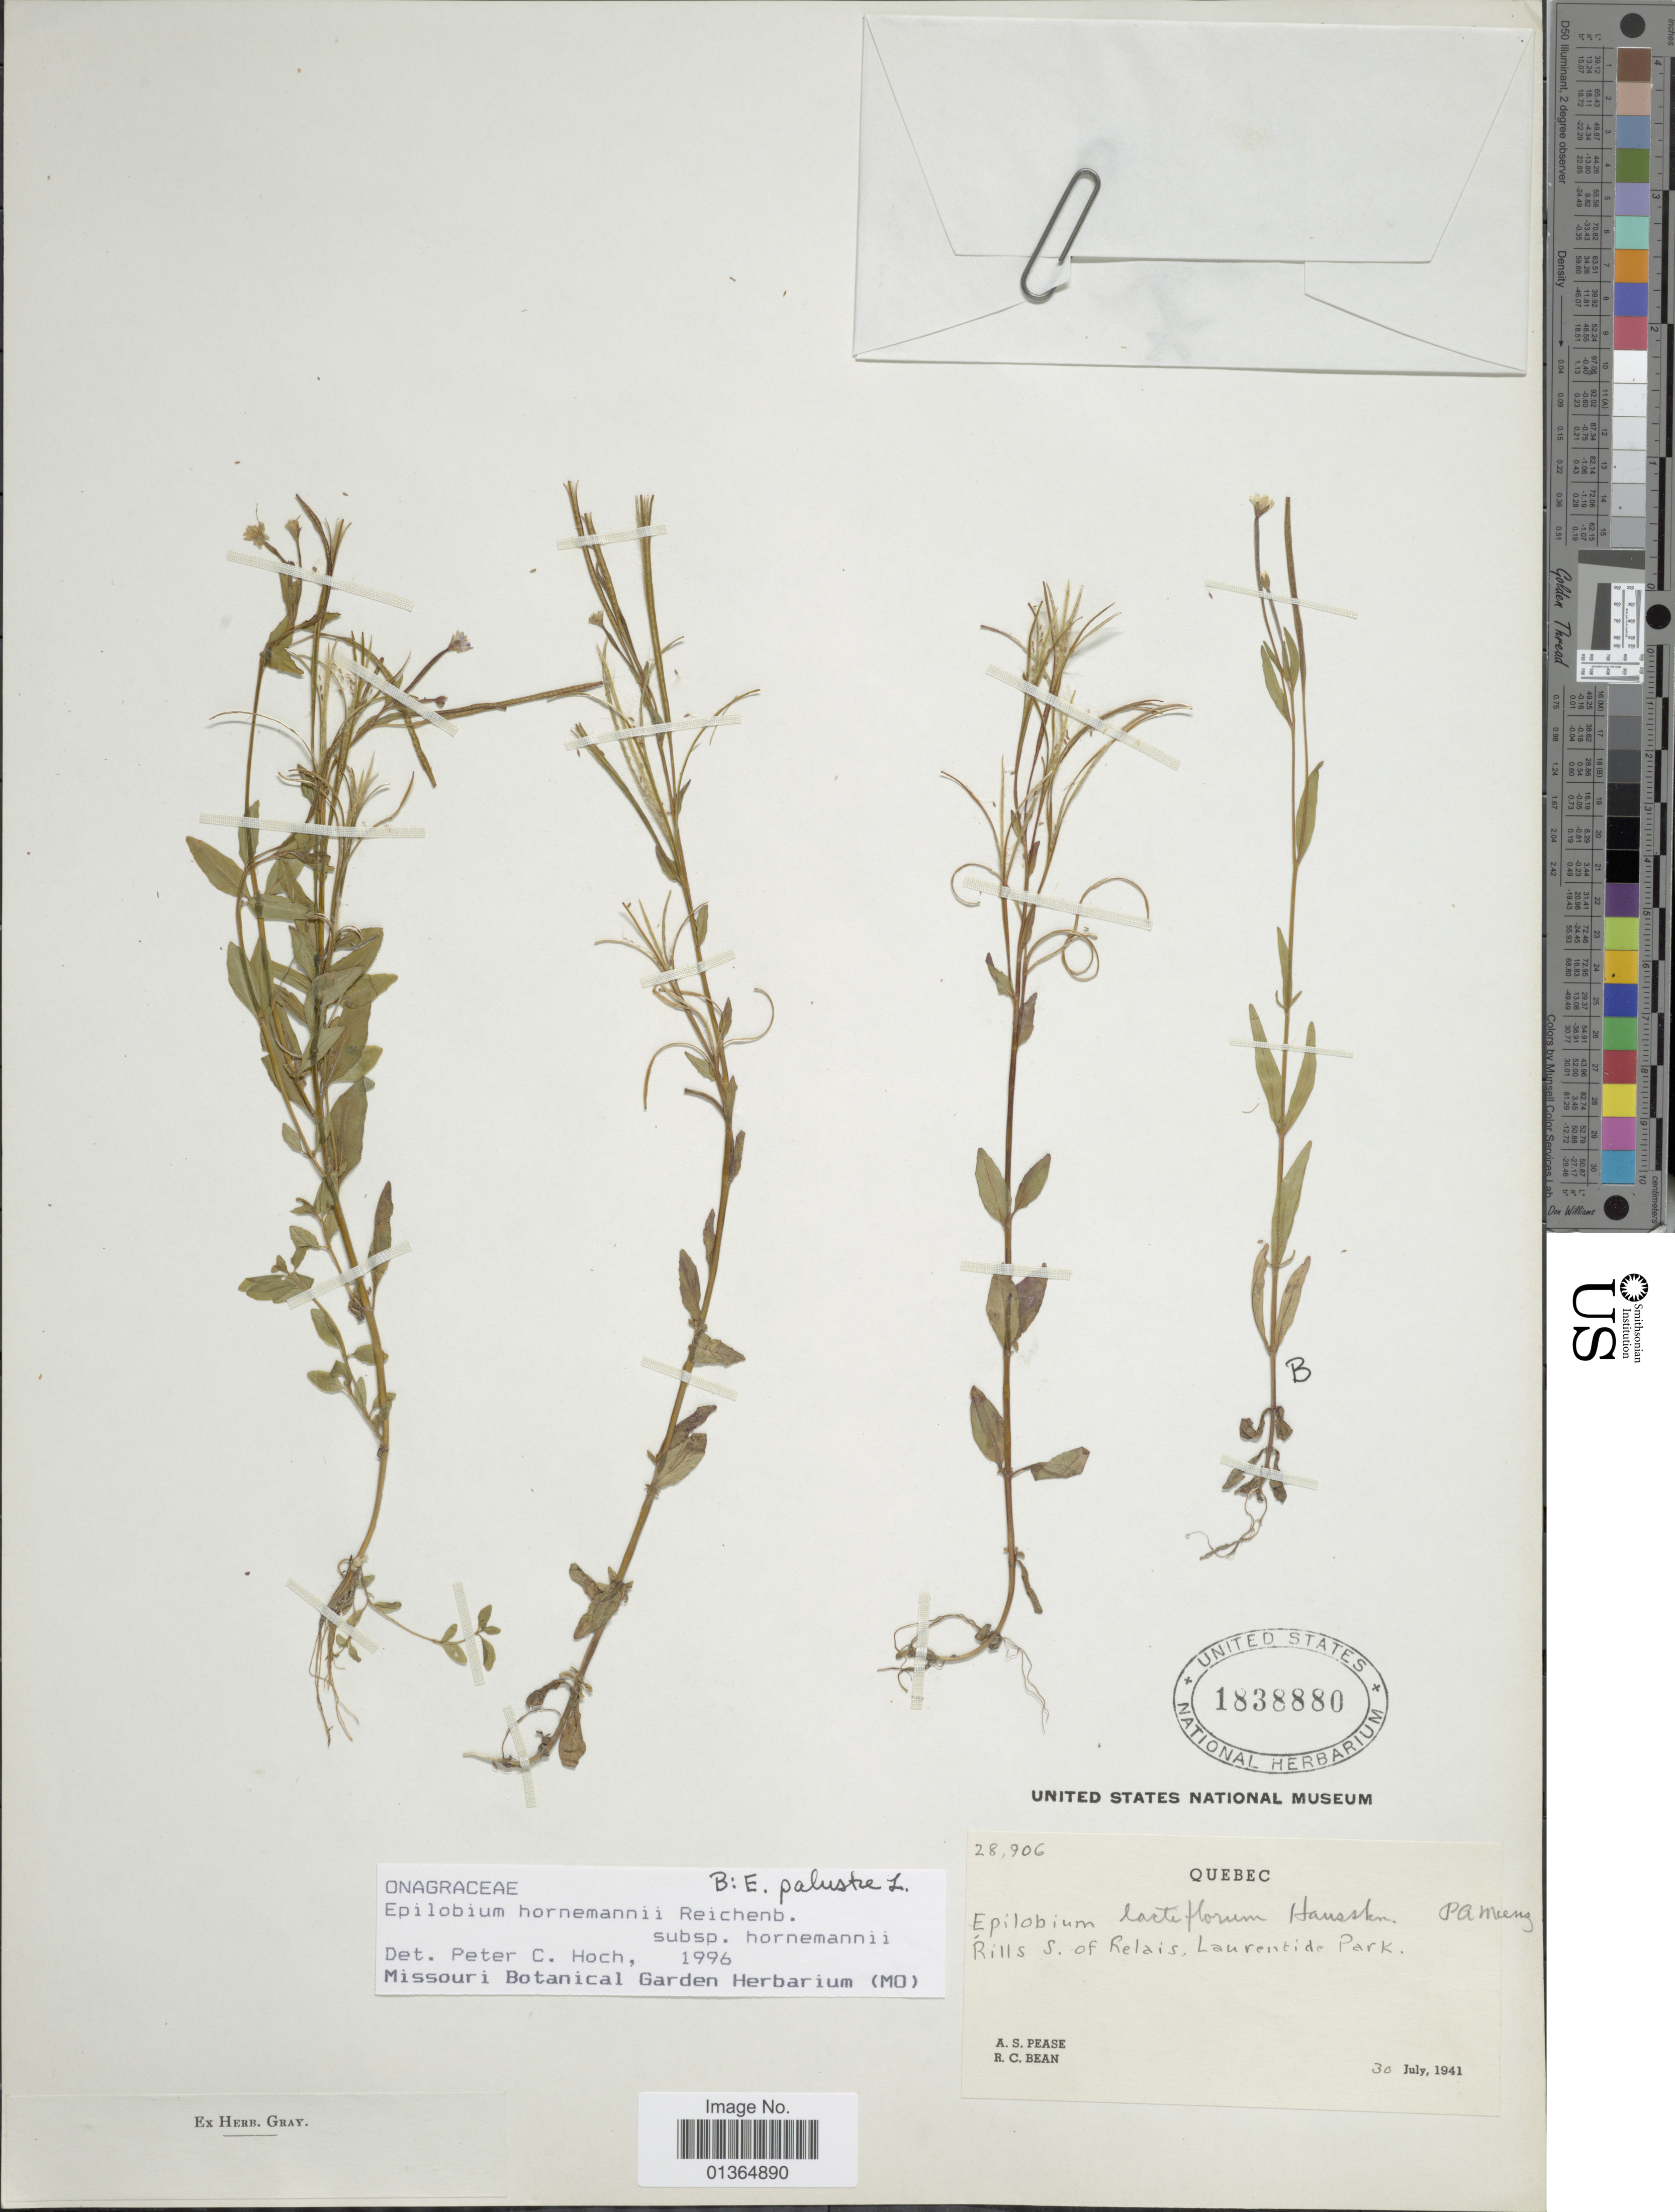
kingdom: Plantae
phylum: Tracheophyta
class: Magnoliopsida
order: Myrtales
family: Onagraceae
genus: Epilobium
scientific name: Epilobium hornemannii subsp. hornemannii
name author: Rchb.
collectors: A. S. Pease & R. Bean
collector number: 28906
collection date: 1941-07-30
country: Canada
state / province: Quebec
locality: Rills S. of Relais, Laurentide Park.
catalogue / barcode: US 1838880